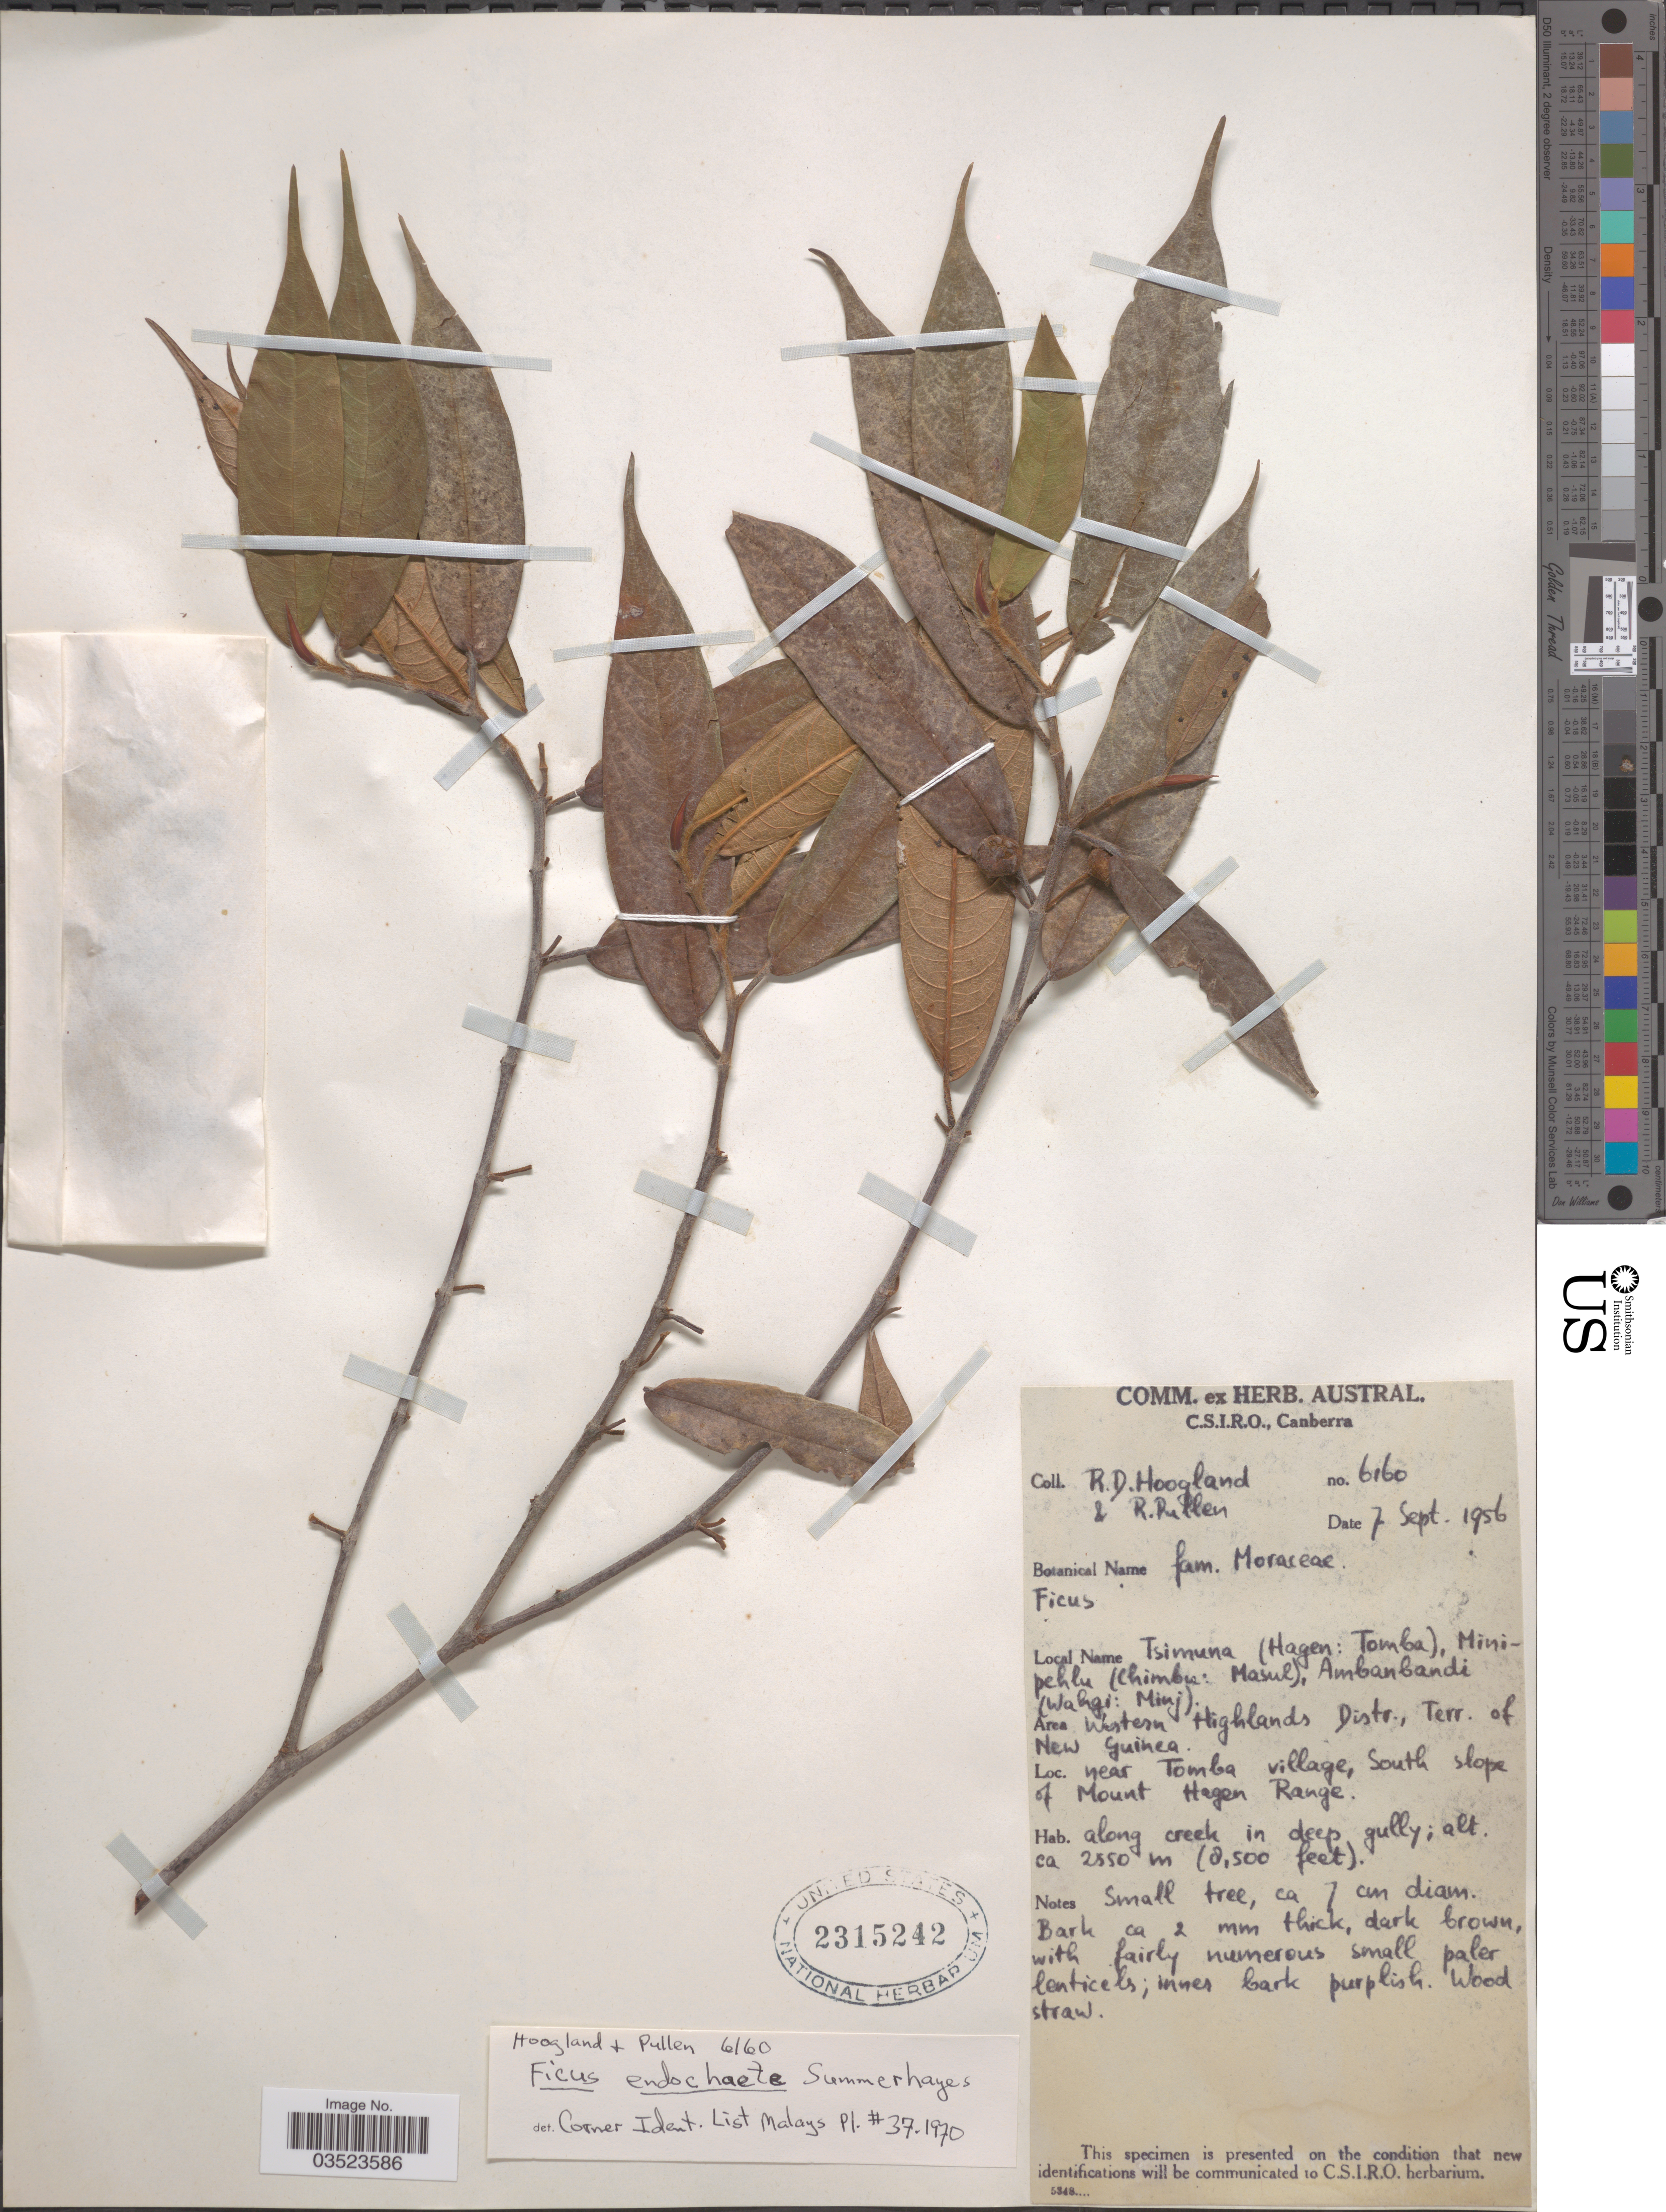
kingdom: Plantae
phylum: Tracheophyta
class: Magnoliopsida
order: Rosales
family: Moraceae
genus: Ficus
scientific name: Ficus endochaete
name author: Summerh.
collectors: R. D. Hoogland & R. Pullen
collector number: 6160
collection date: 1956-09-07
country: Papua New Guinea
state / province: Western Highlands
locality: Area Western Highlands Distr., Terr. of New Guinea. Near Tomba village, South slope of Mount Hagen Range.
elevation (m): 2591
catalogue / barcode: US 2315242